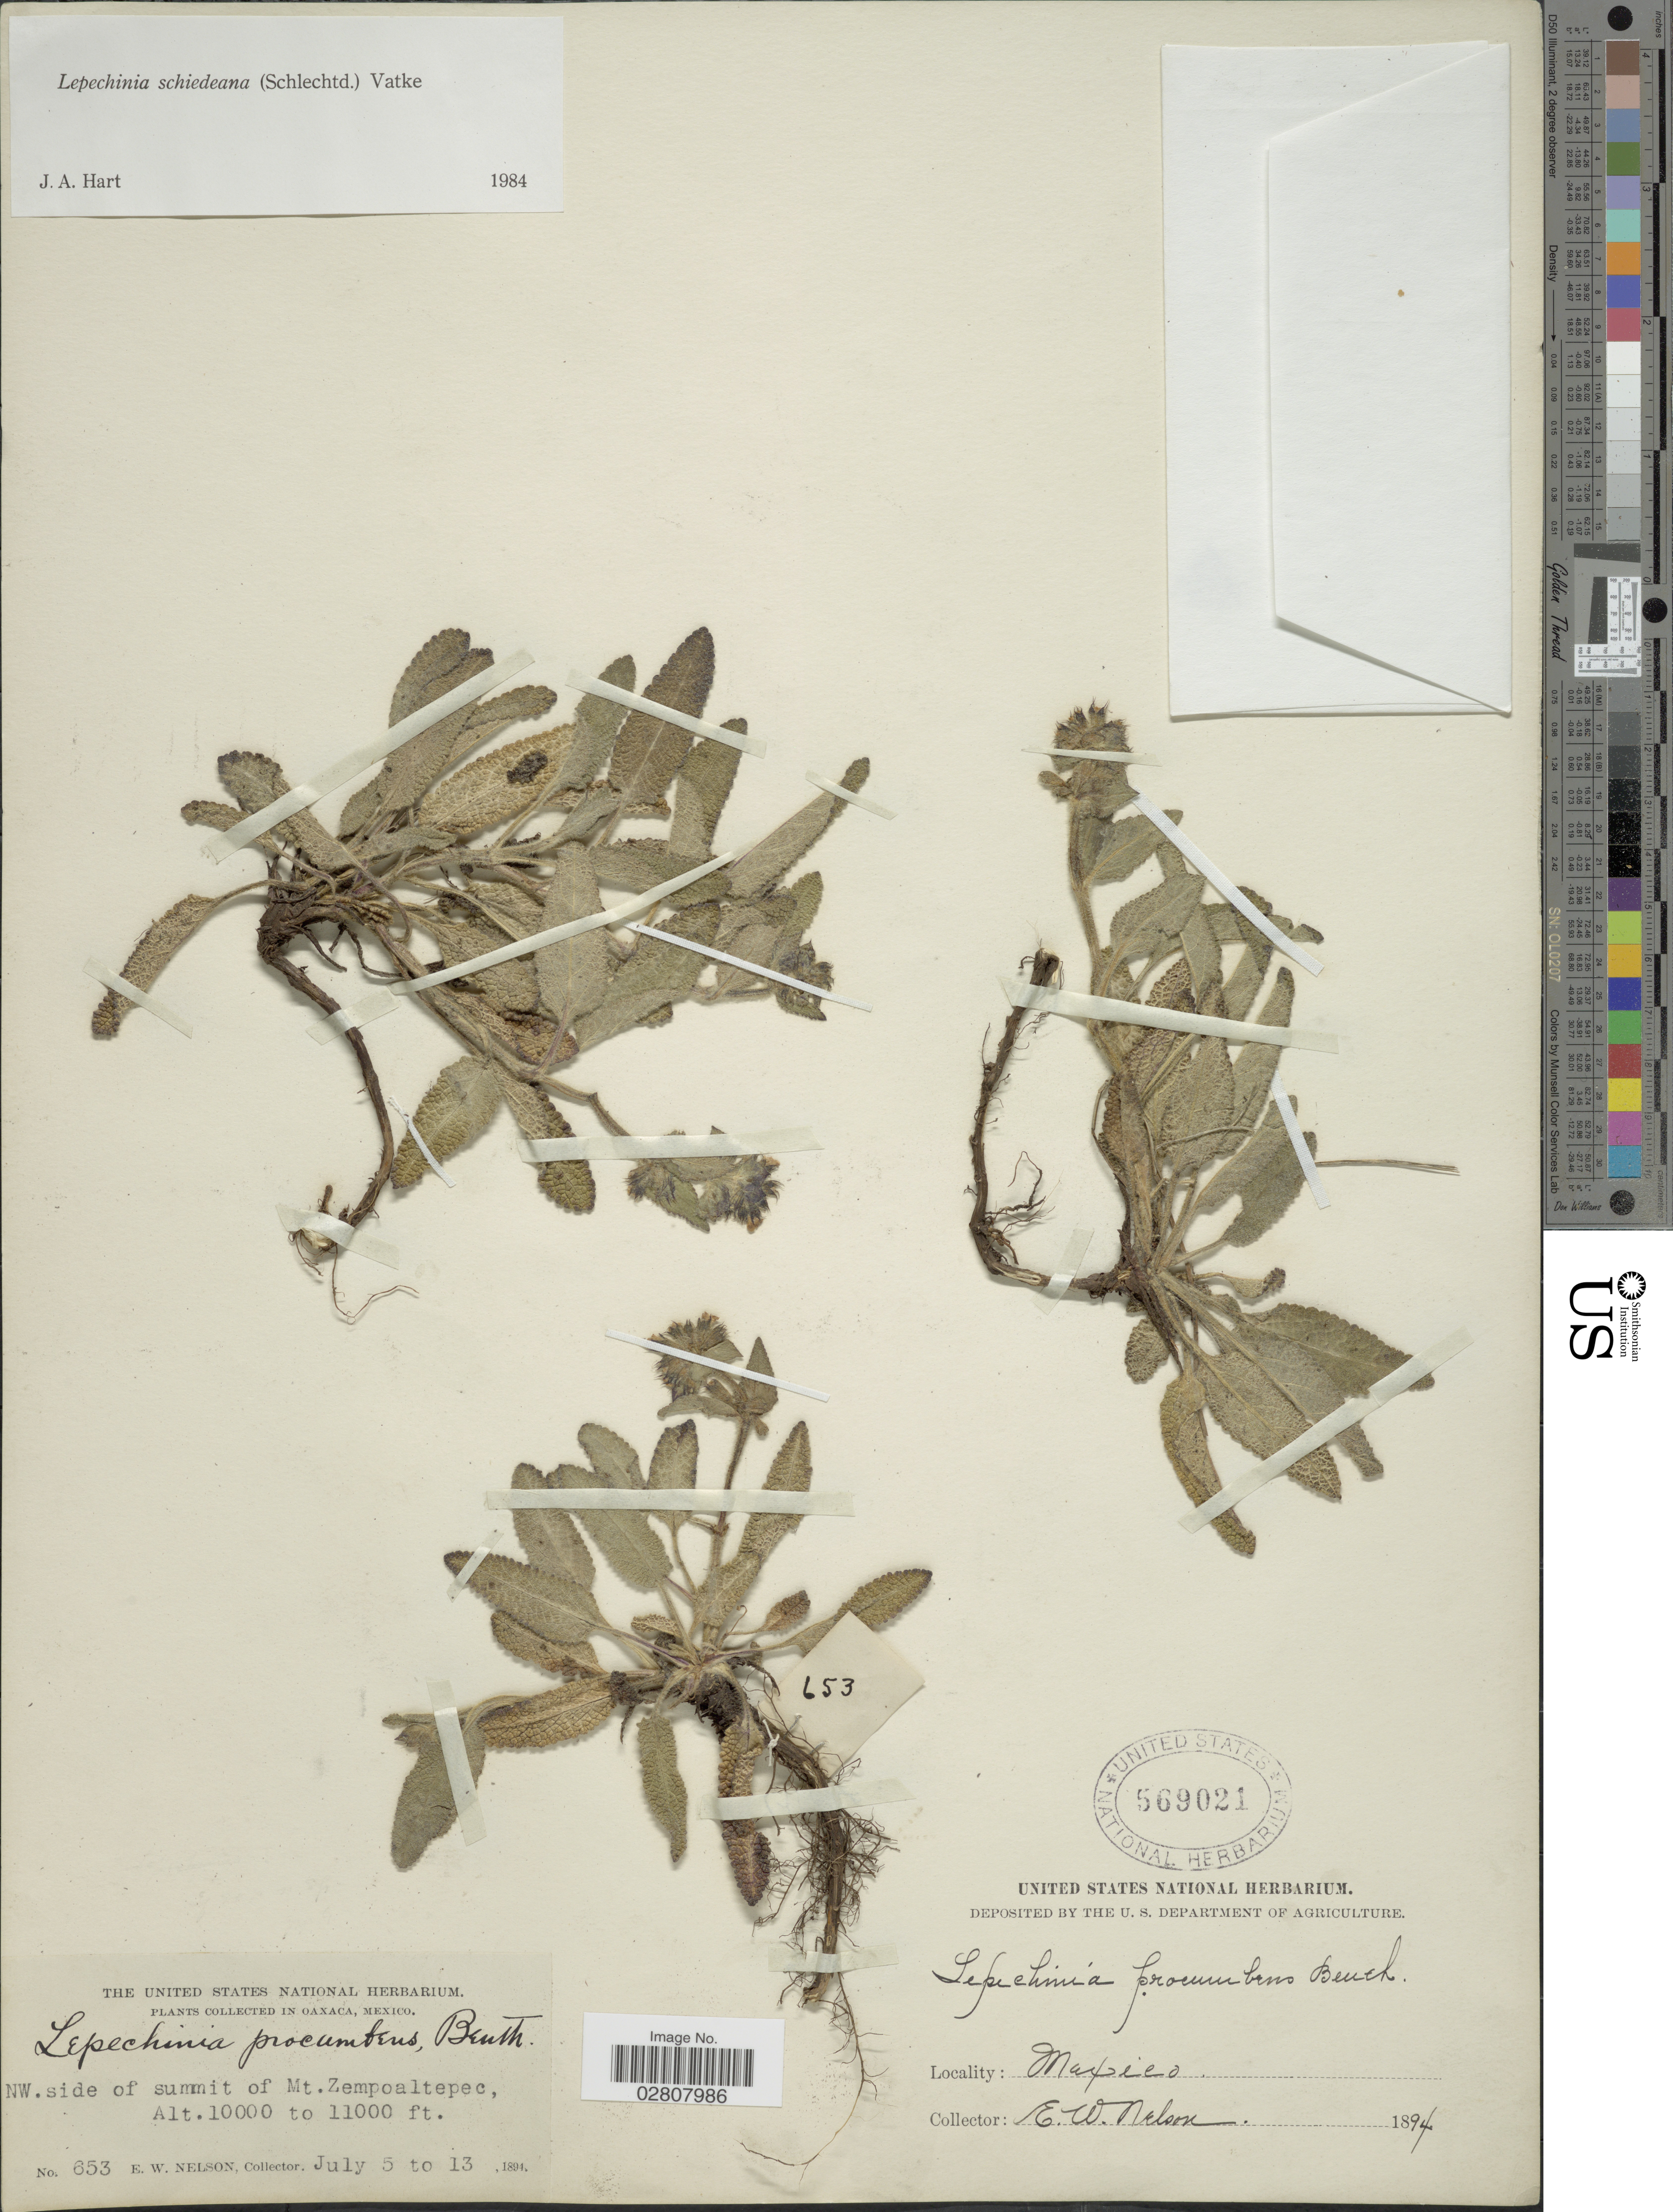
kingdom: Plantae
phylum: Tracheophyta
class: Magnoliopsida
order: Lamiales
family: Lamiaceae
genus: Lepechinia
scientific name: Lepechinia schiedeana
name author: (Schltdl.) Vatke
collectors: E. W. Nelson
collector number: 653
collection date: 1894-07-05/1894-07-13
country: Mexico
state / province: Oaxaca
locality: NW. side of summit of Mt. Zempoaltepec.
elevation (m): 3048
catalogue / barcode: US 569021